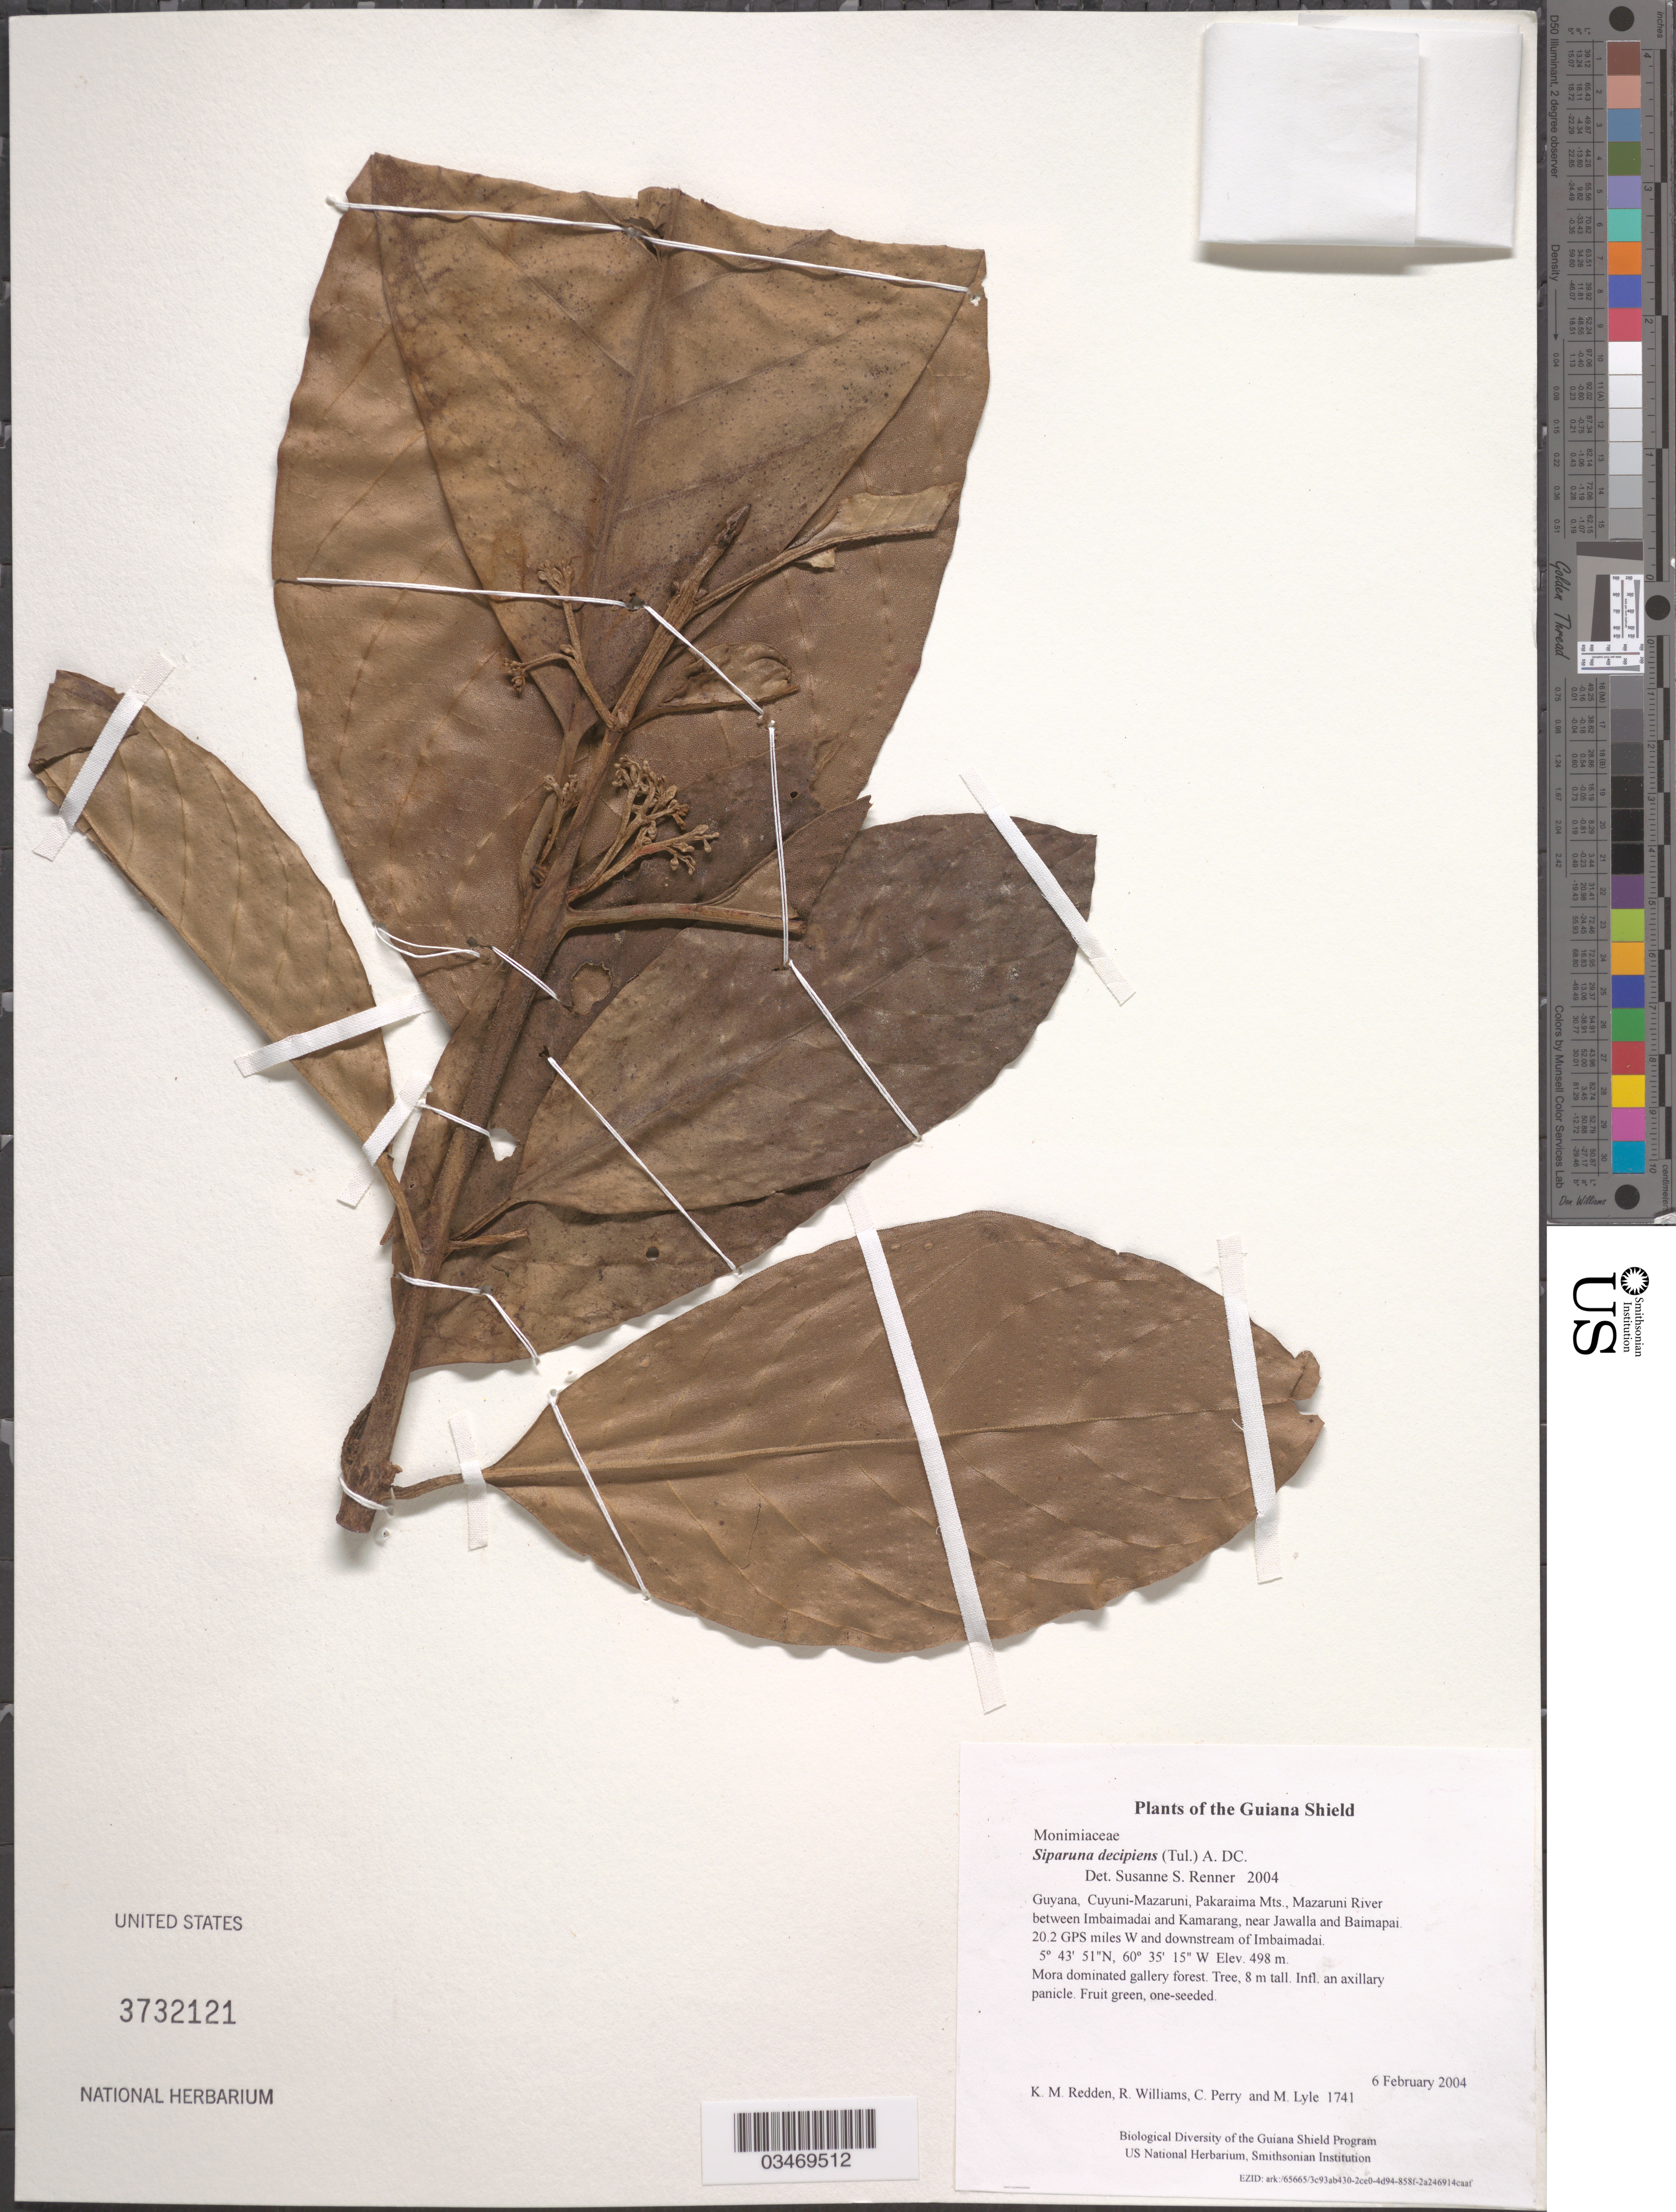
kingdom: Plantae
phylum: Tracheophyta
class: Magnoliopsida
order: Laurales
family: Siparunaceae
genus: Siparuna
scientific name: Siparuna decipiens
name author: (Tul.) A. DC.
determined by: Renner, S. S.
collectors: K. M. Redden, R. Williams, C. Perry & M. Lyle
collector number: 1741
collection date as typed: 6 February 2004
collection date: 2004-02-06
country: Guyana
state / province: Cuyuni-Mazaruni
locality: Pakaraima Mts., Mazaruni River between Imbaimadai and Kamarang, near Jawalla and Baimapai. 20.2 GPS miles W and downstream of Imbaimadai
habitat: Mora dominated gallery forest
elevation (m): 498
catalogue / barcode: US 3732121